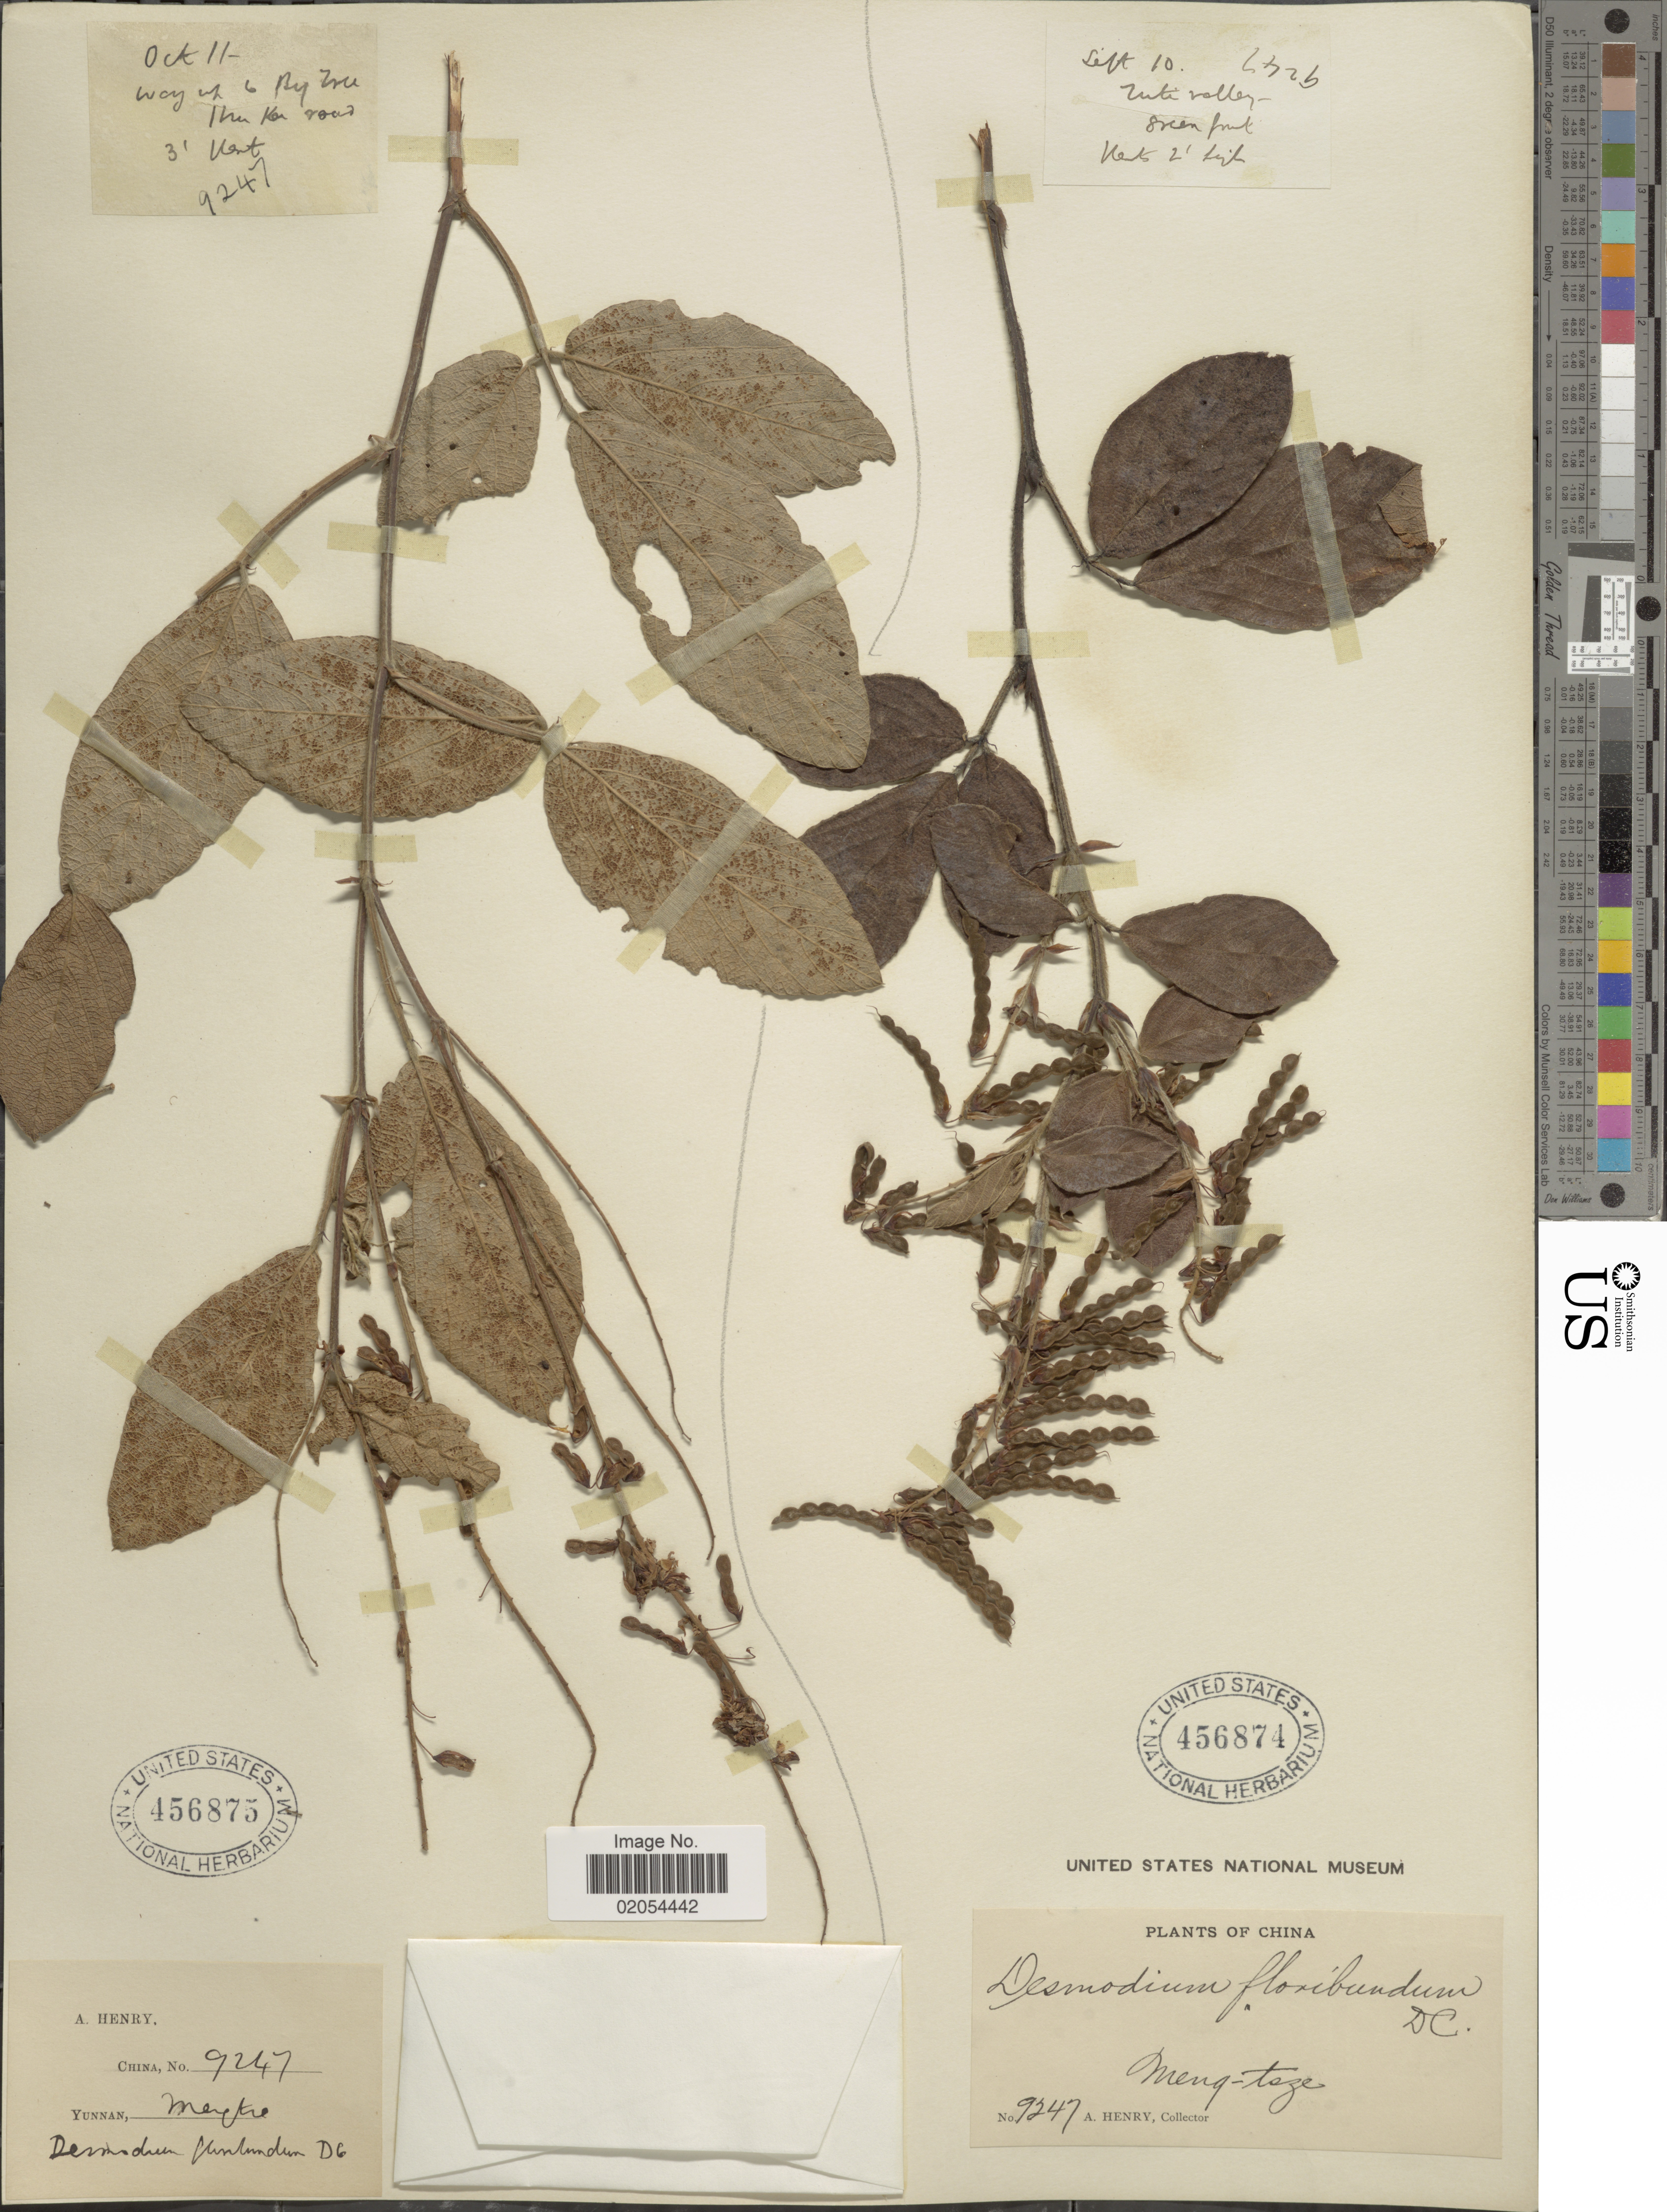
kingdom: Plantae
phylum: Tracheophyta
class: Magnoliopsida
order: Fabales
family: Fabaceae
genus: Ototropis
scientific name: Ototropis multiflora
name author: (DC.) H. Ohashi & K. Ohashi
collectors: A. Henry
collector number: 9247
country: China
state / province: Yunnan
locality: Yunnan, Mengtze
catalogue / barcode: US 456875